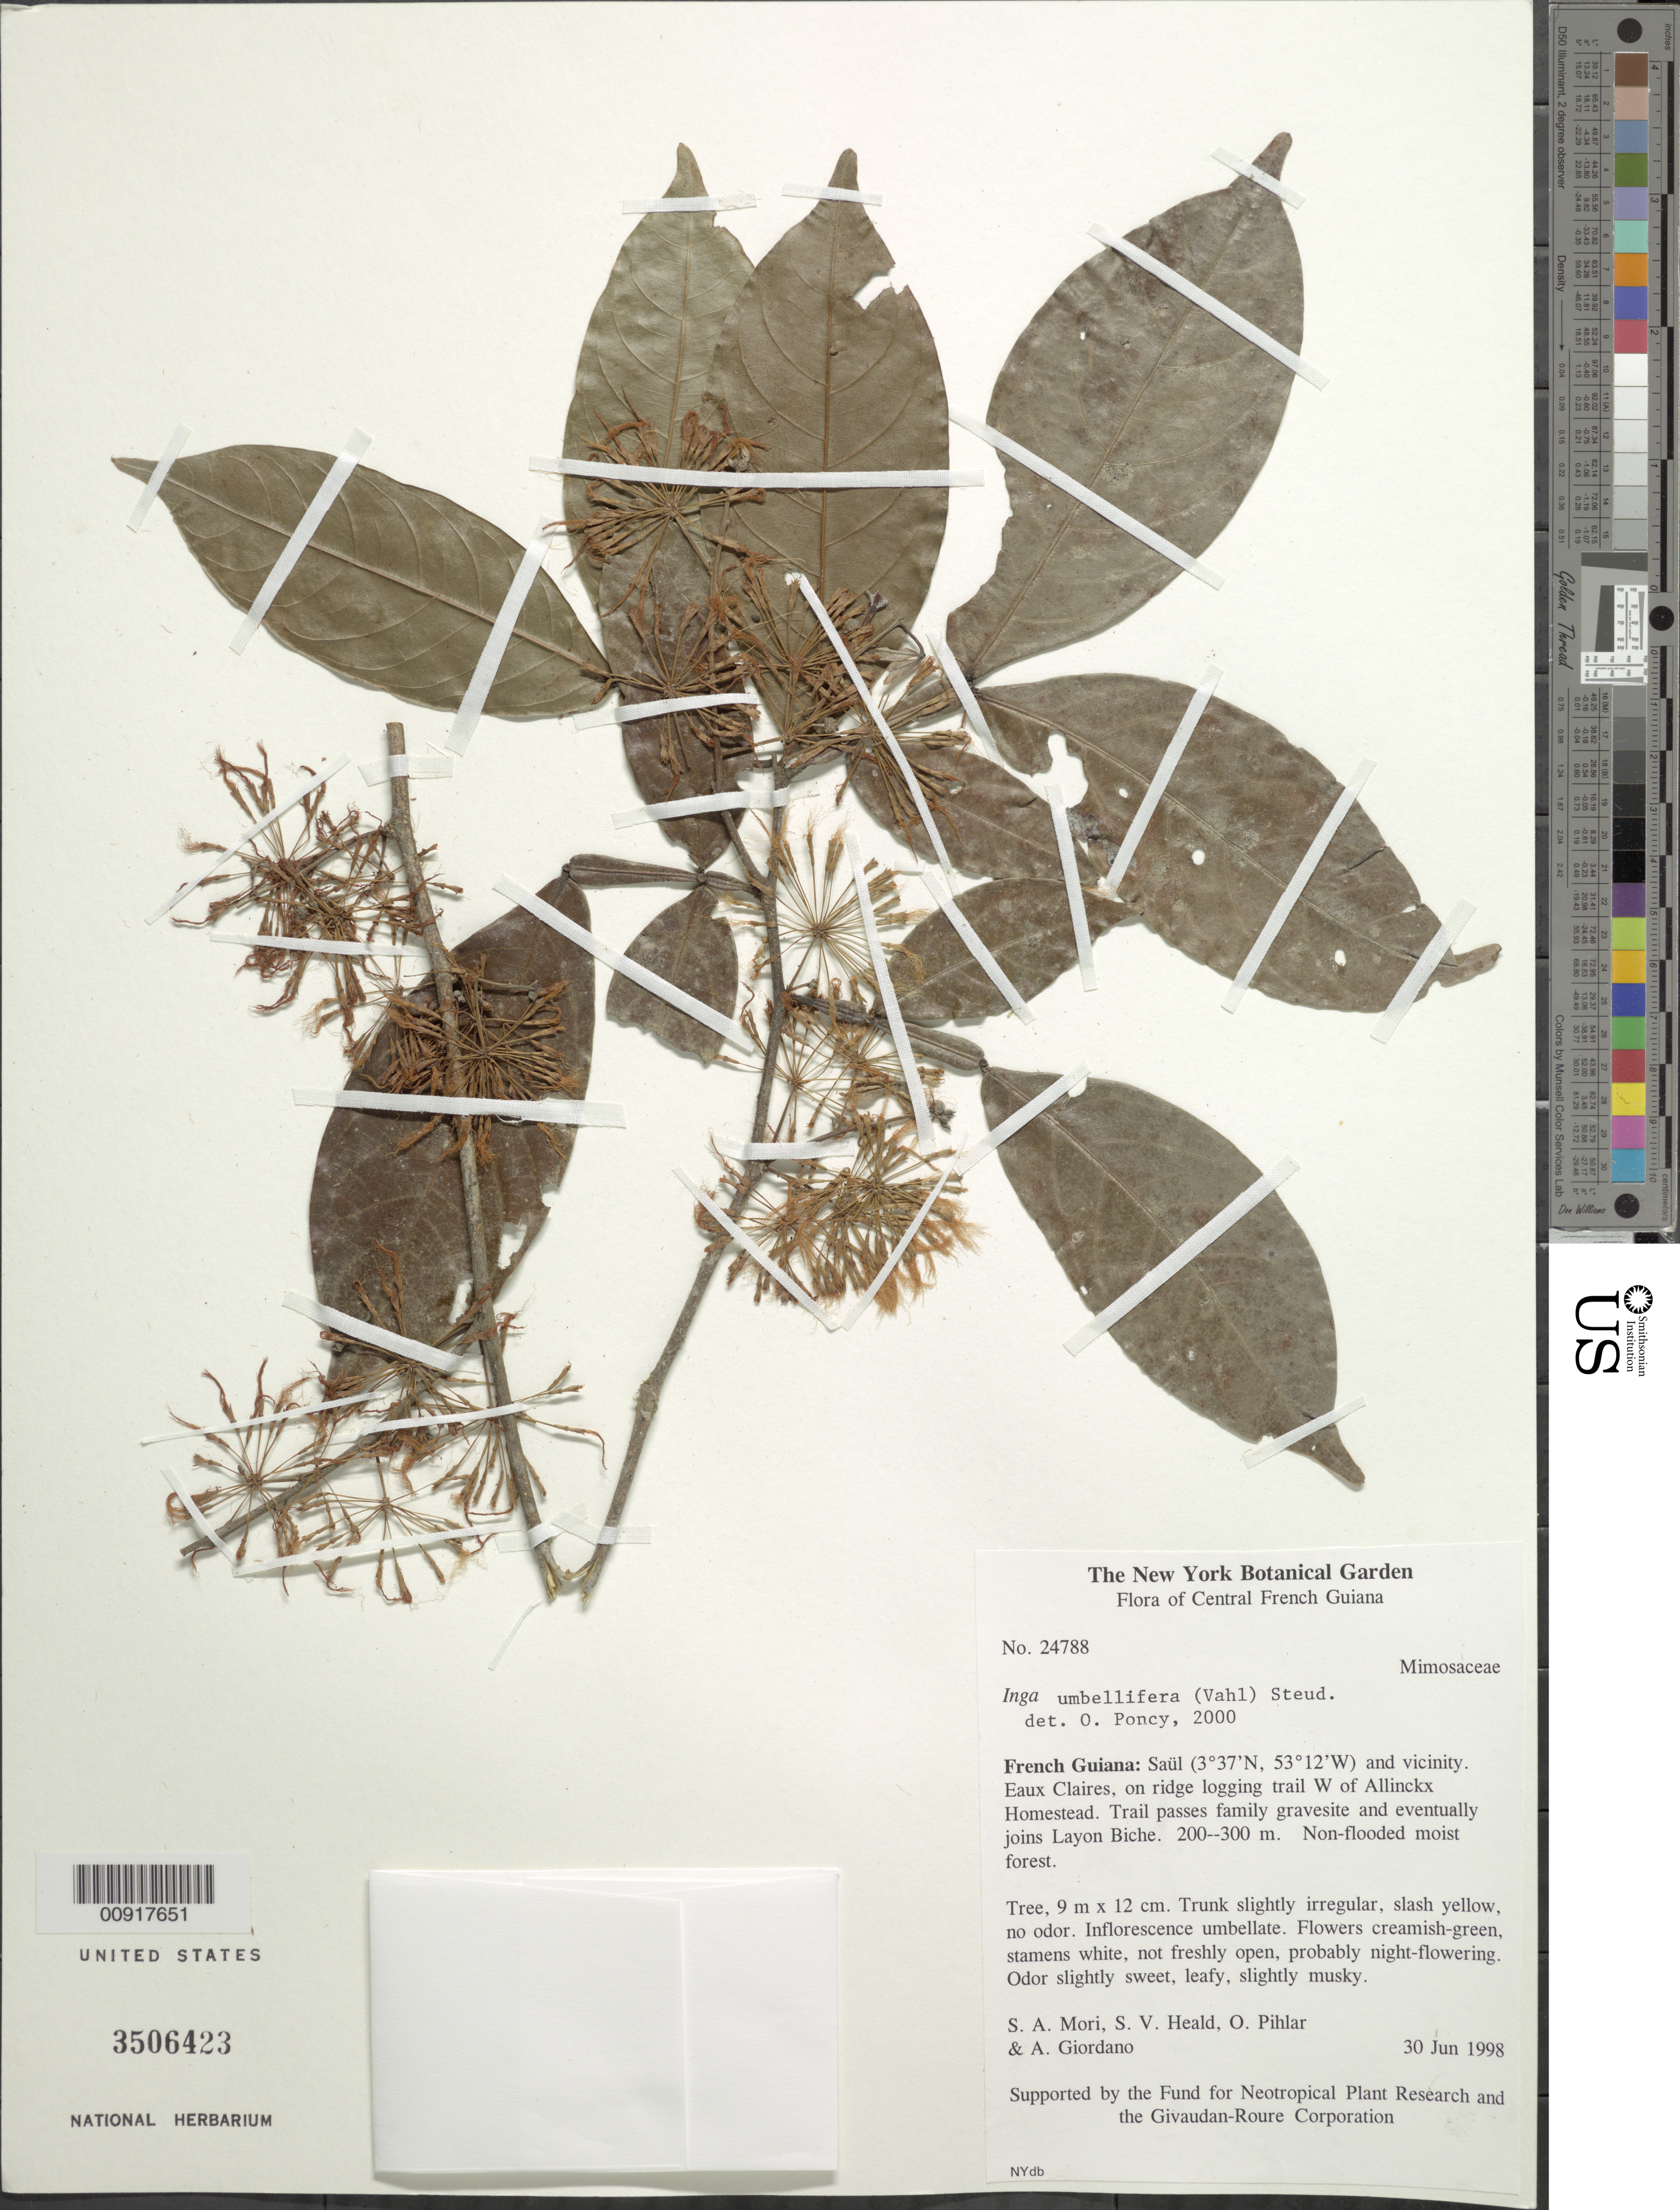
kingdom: Plantae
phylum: Tracheophyta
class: Magnoliopsida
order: Fabales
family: Fabaceae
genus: Inga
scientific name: Inga umbellifera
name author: (Vahl) Steud. ex DC.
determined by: Poncy, O.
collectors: S. Mori, S. Heald, O. Pihlar & A. Giordano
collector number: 24788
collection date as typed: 30-Jun-98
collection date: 1998-06-30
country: French Guiana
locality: Saül and vic., logging trail W of Allinckx Homestead toward Layon Biche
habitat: Non-flooded moist forest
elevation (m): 200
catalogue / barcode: US 3506423